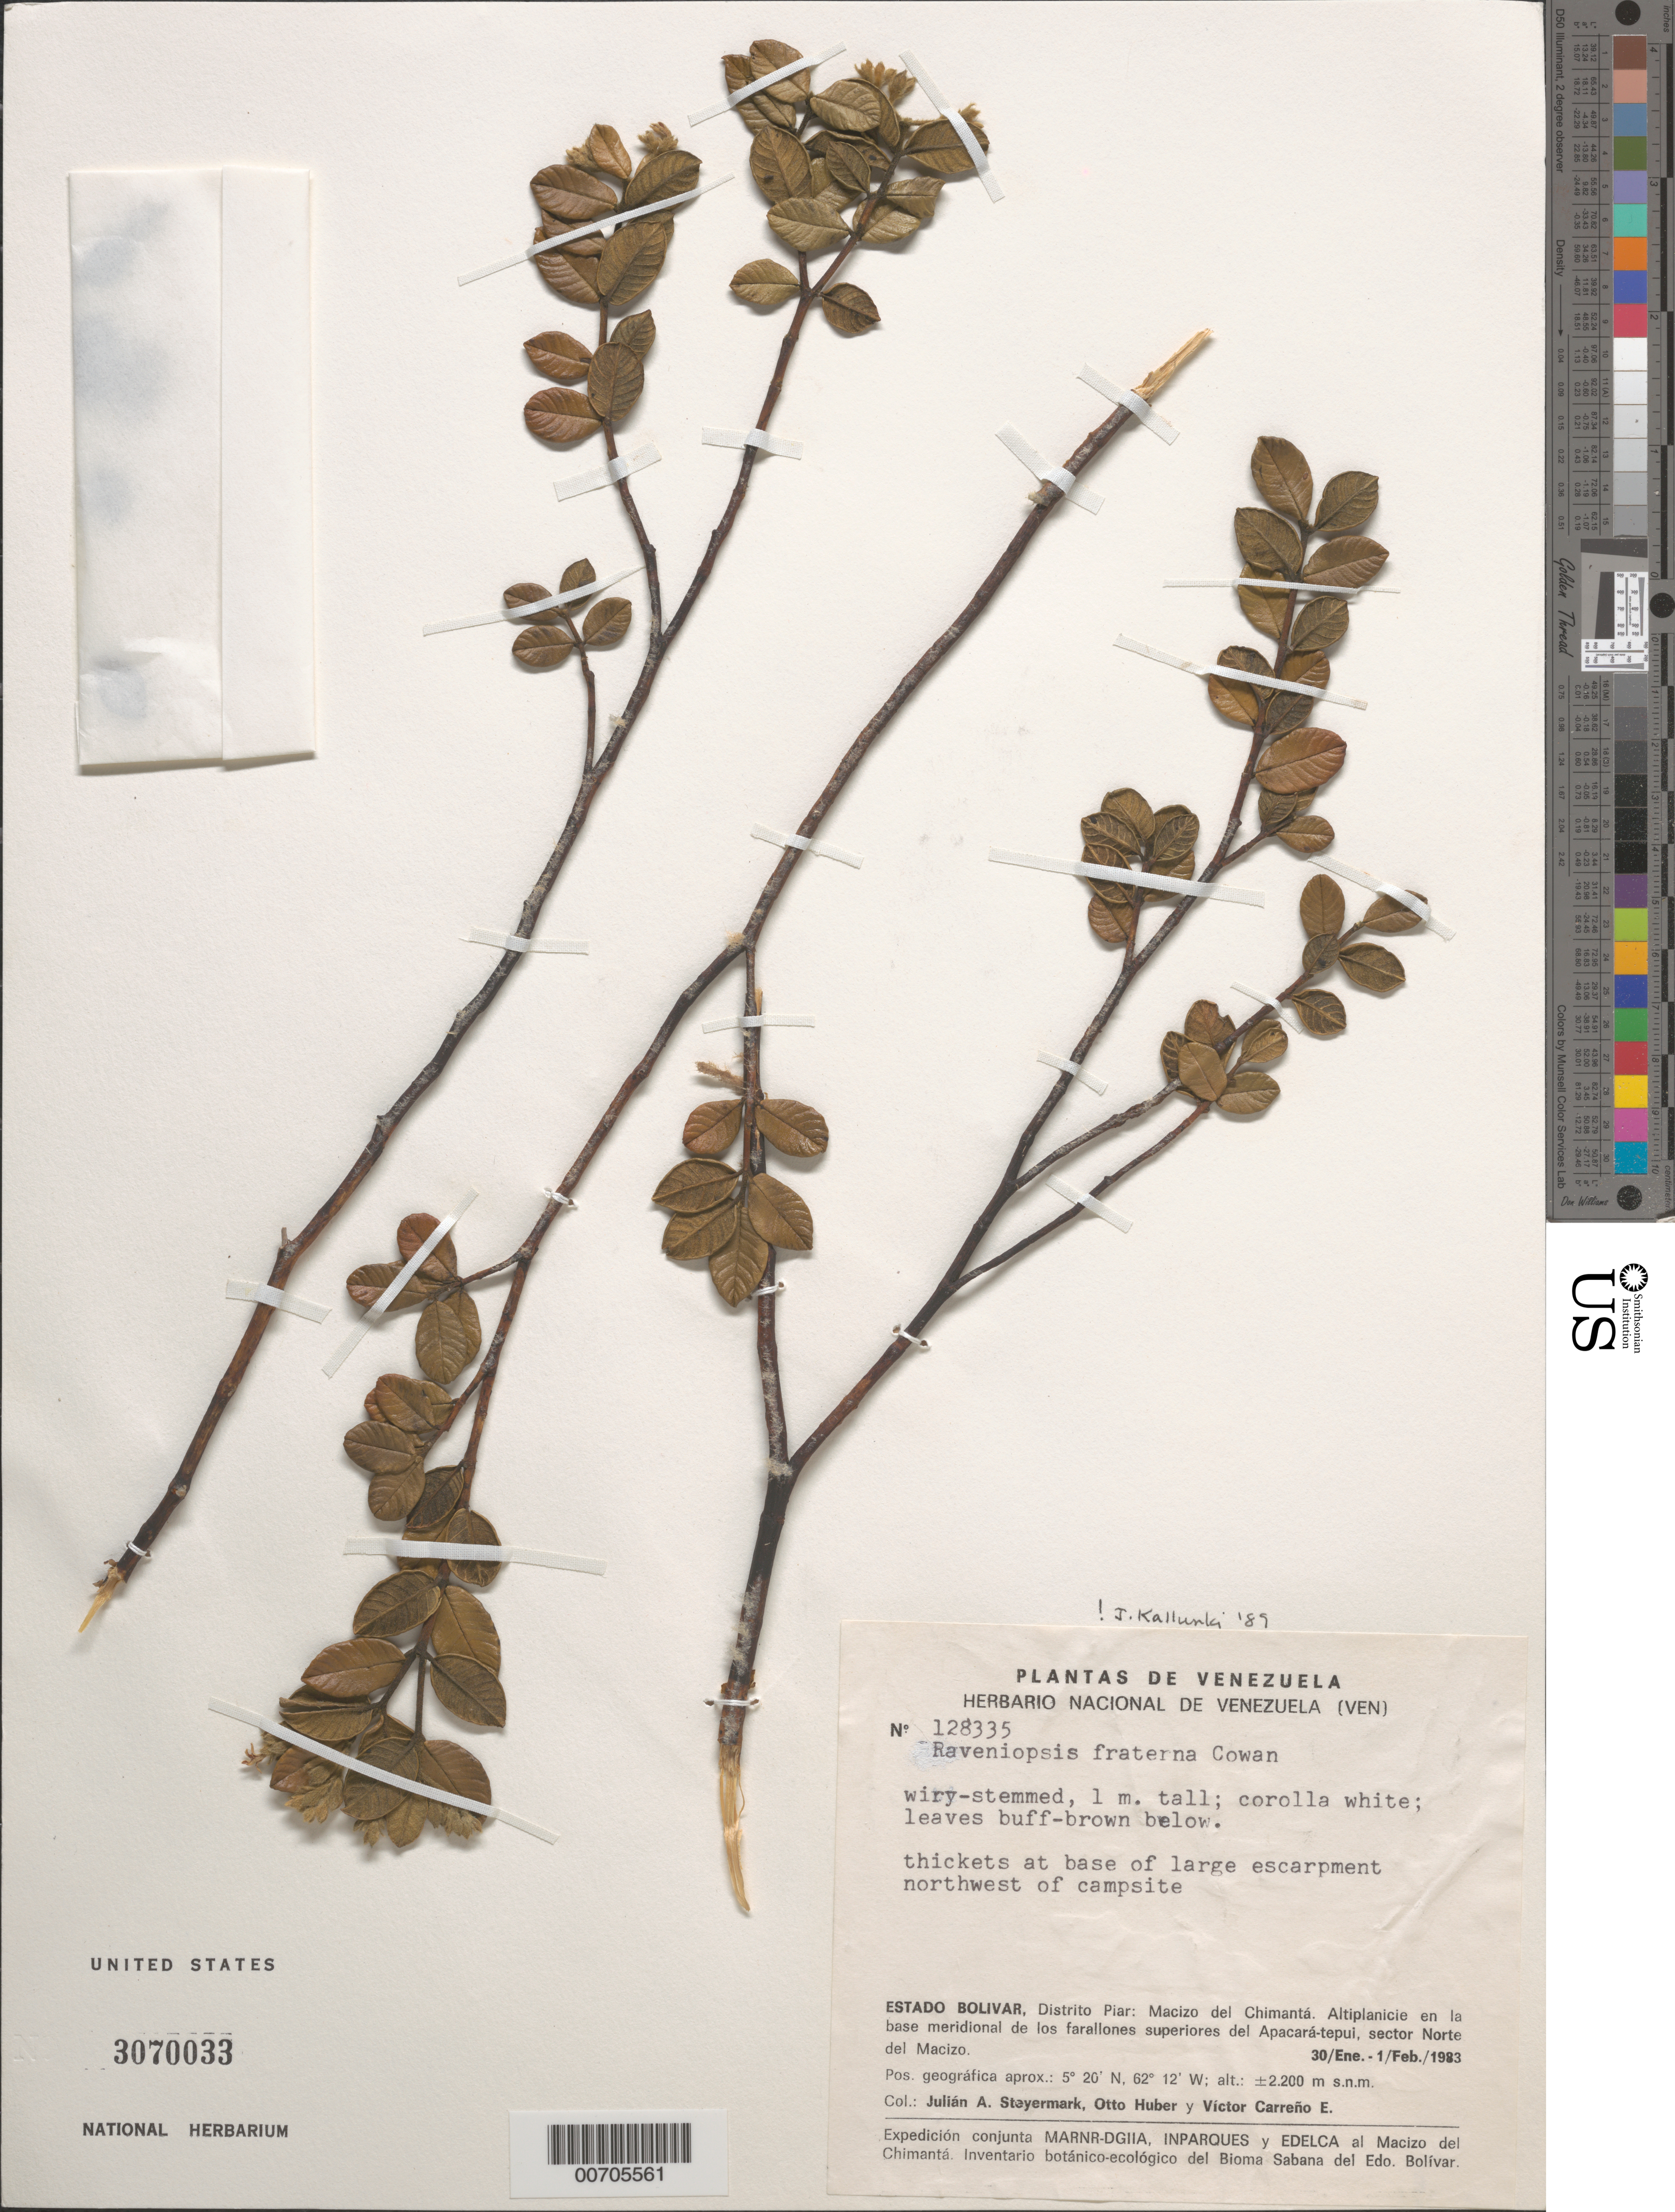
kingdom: Plantae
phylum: Tracheophyta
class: Magnoliopsida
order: Sapindales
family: Rutaceae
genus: Raveniopsis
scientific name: Raveniopsis fraterna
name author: R.S. Cowan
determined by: Kallunki, Jacquelyn A.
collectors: J. Steyermark, O. Huber & V. Carreño E.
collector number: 128335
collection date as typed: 30-Jan-83 to 1-Feb-83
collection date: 1983-01-30/1983-02-01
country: Venezuela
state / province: Bolívar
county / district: Piar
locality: Macizo del Chimantá, Apacará-tepuí, sector N del Macizo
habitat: Thickets at base of large escarpment NE of campsite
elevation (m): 2200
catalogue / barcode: US 3070033